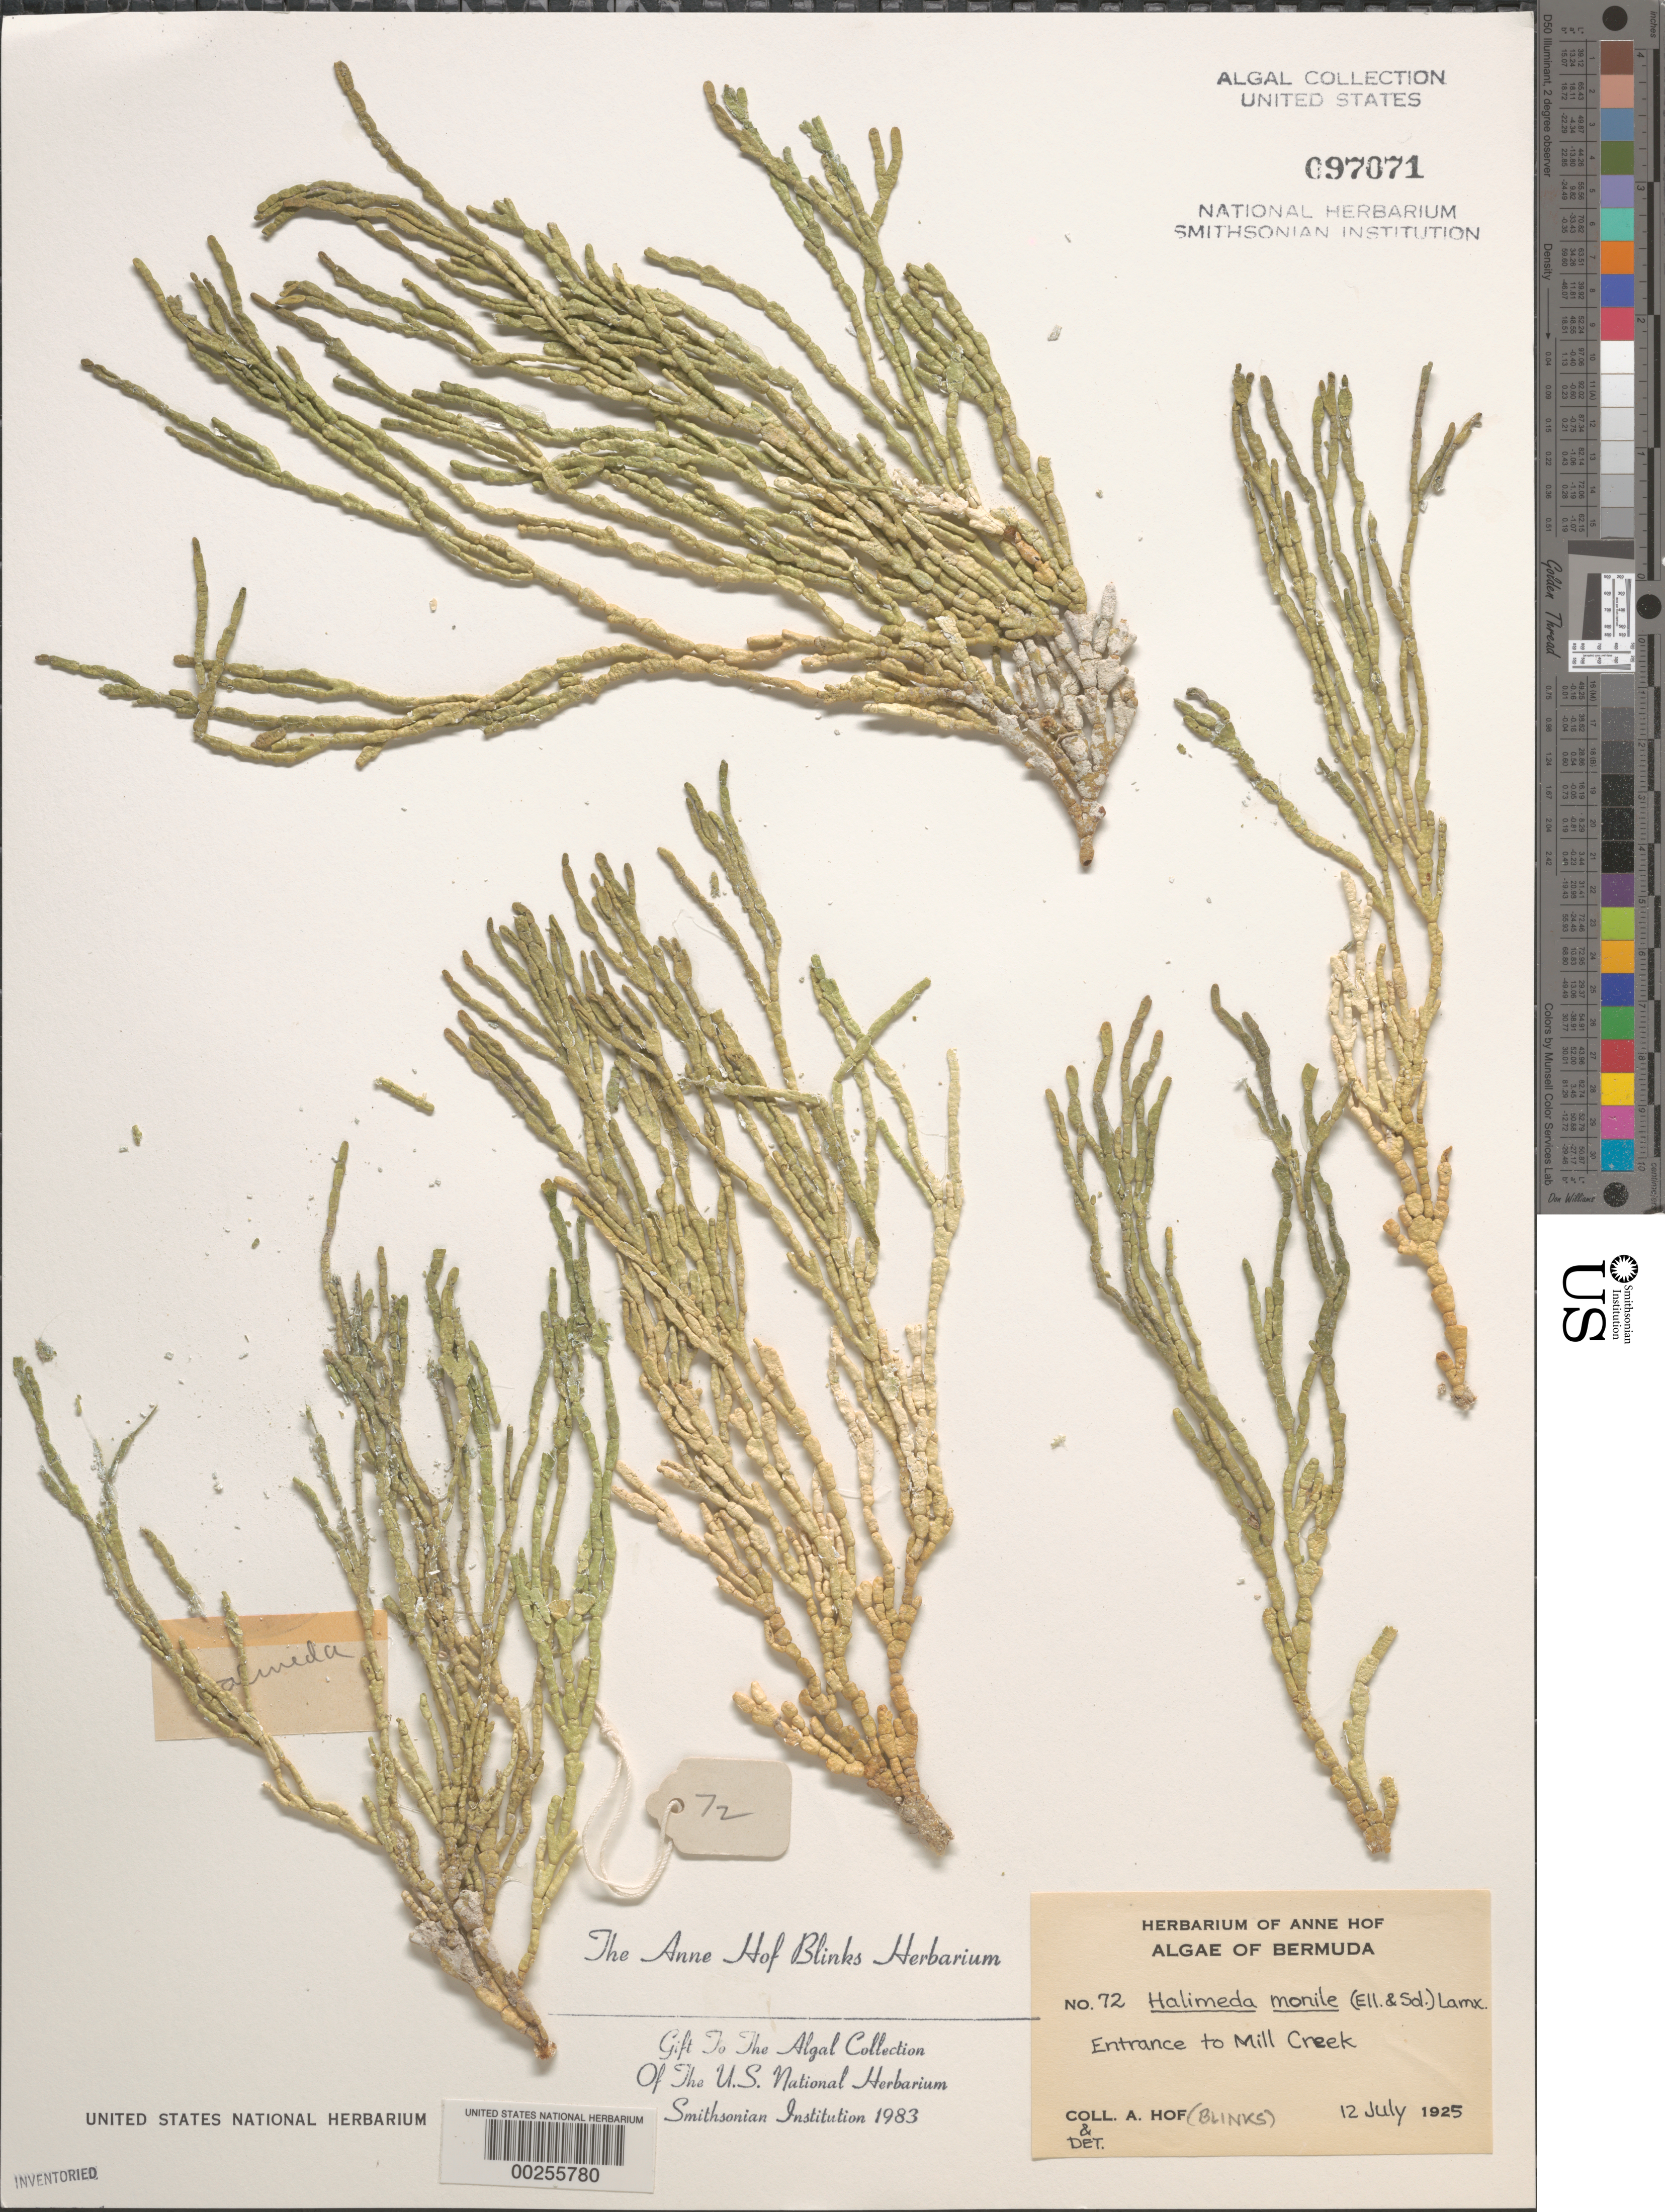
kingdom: Plantae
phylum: Chlorophyta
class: Ulvophyceae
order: Bryopsidales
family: Halimedaceae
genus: Halimeda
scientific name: Halimeda monile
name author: (J. Ellis & Sol.) J.V.Lamouroux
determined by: Blinks, Anne Hof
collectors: A. Blinks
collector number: AHB 72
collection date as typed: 12 Jul 1925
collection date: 1925-07-12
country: Bermuda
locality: Mill Creek entrance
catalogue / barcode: US 97071